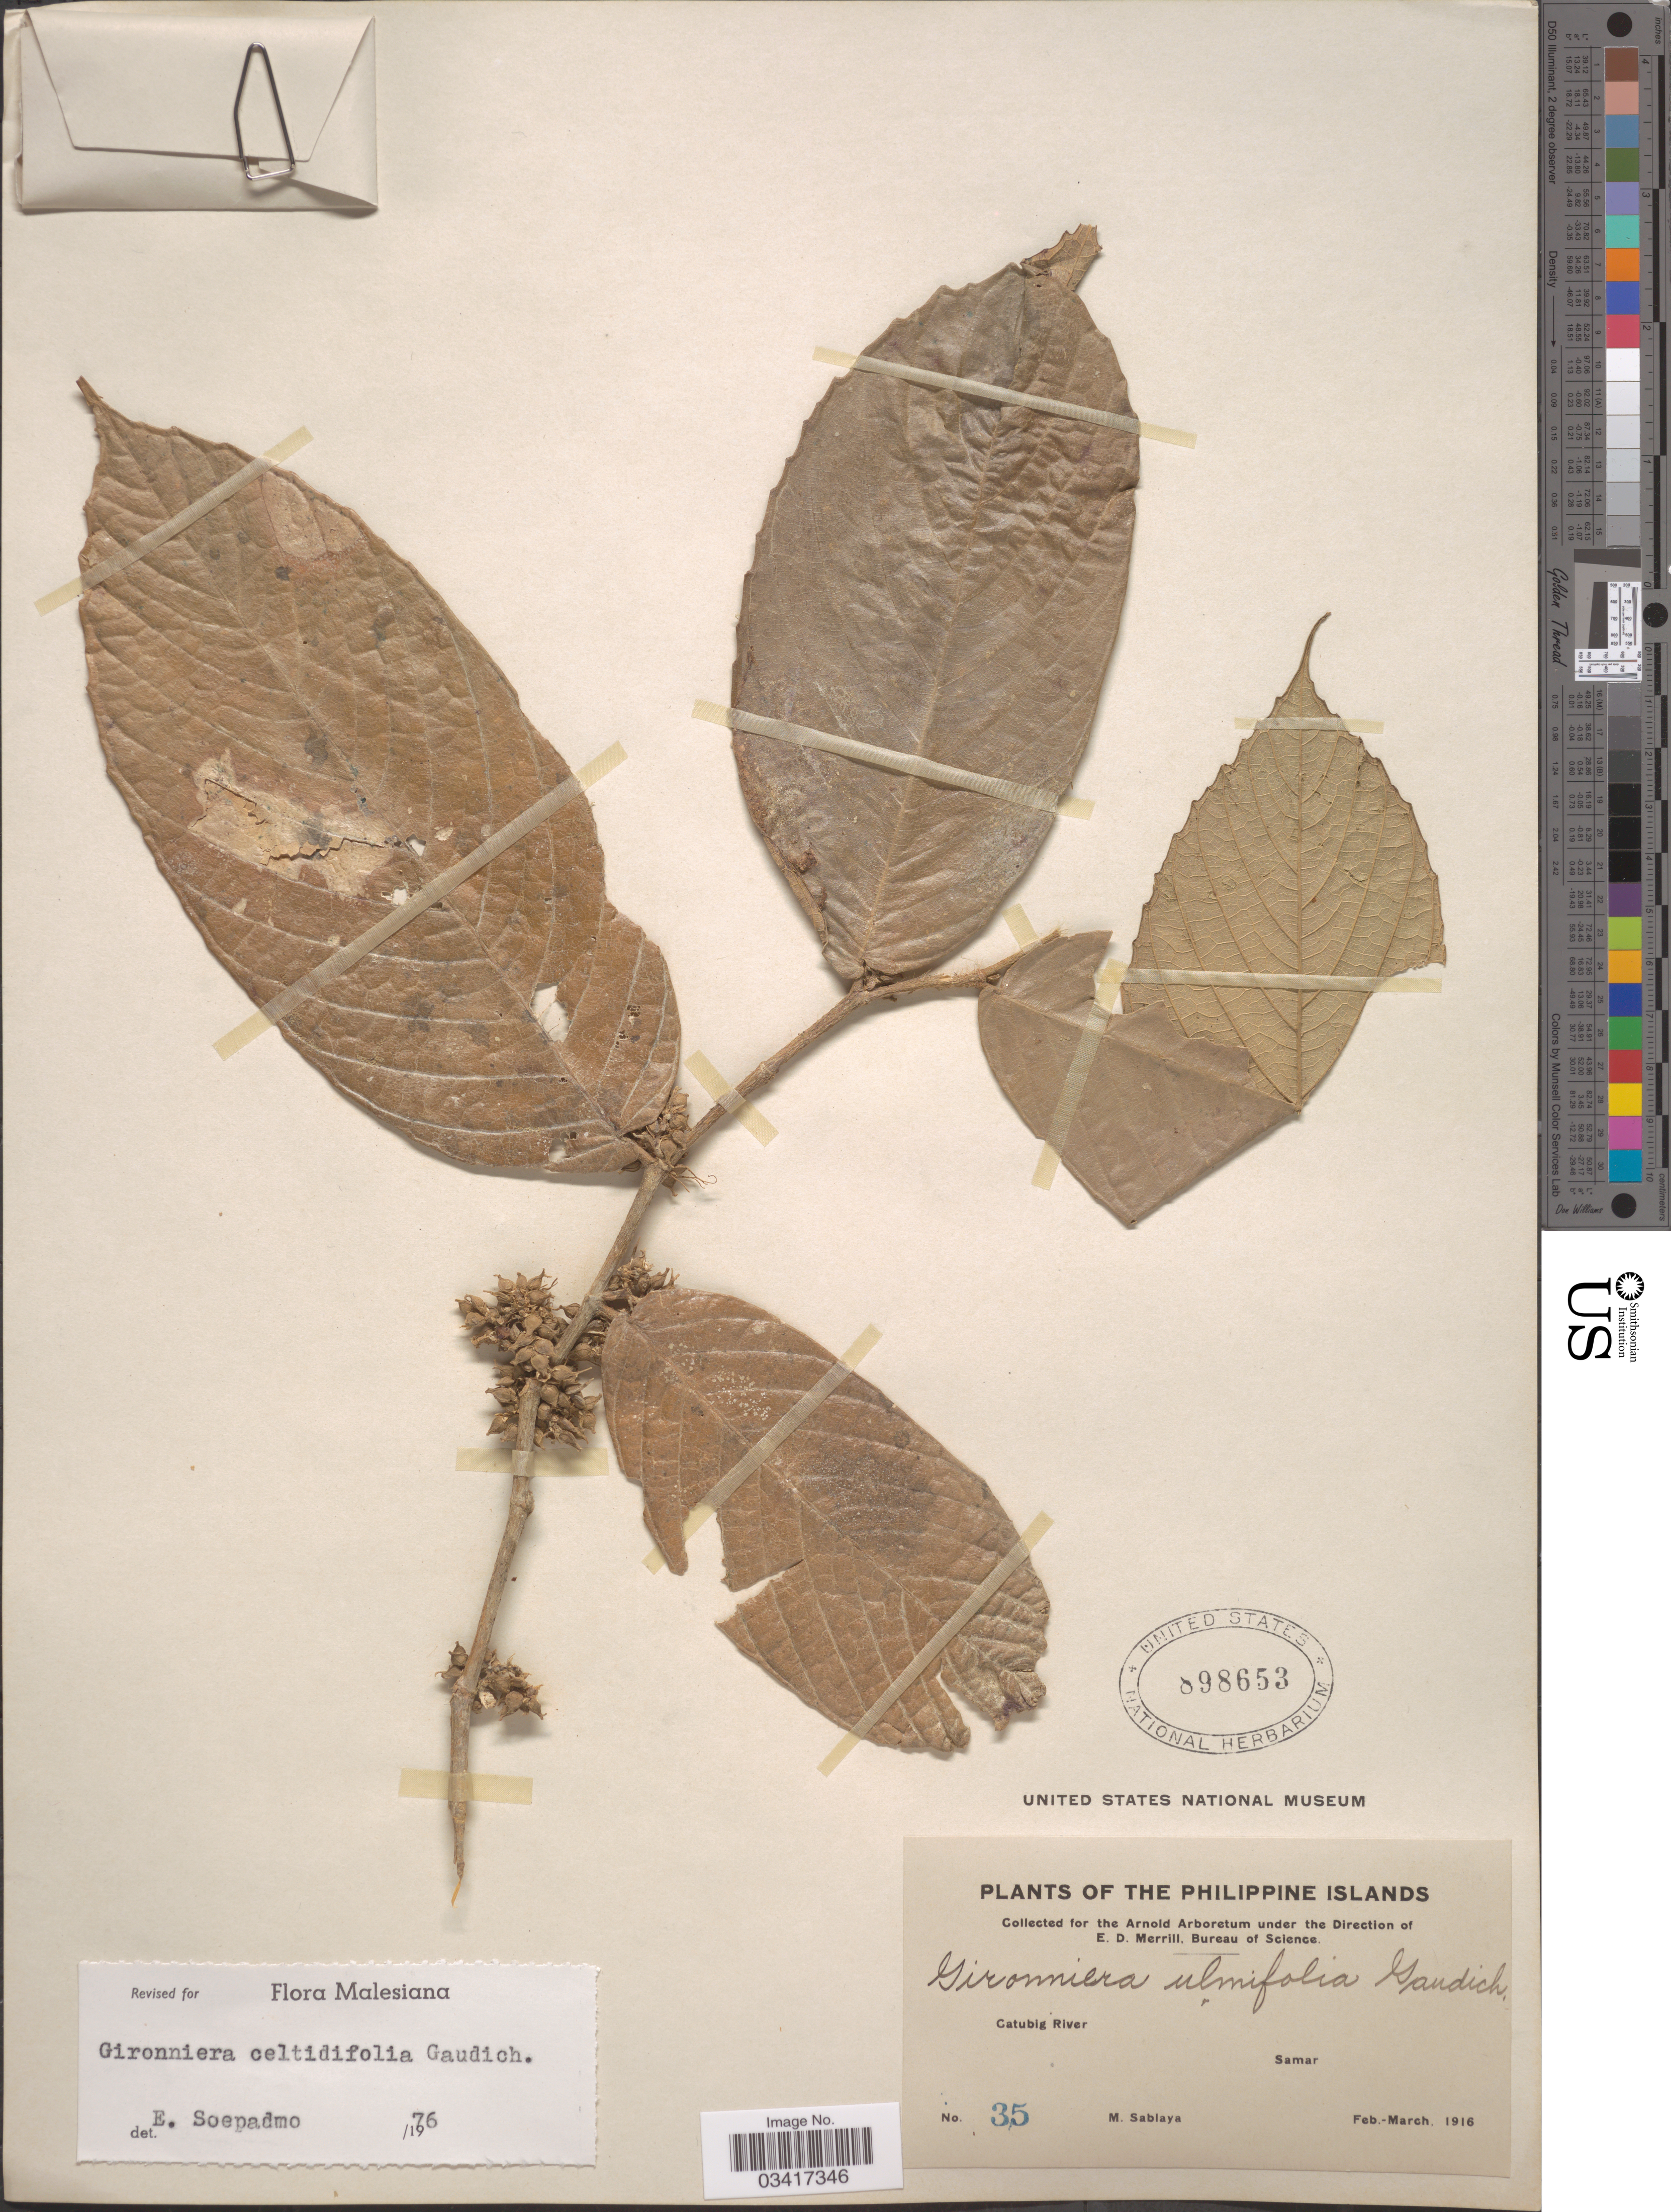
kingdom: Plantae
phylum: Tracheophyta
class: Magnoliopsida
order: Rosales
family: Cannabaceae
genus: Gironniera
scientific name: Gironniera celtidifolia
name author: Gaudich.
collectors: M. Sablaya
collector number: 35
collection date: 1916-02/1916-03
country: Philippines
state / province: Eastern Visayas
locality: The Philippine Islands. Catubig River, Samar.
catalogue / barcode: US 898653